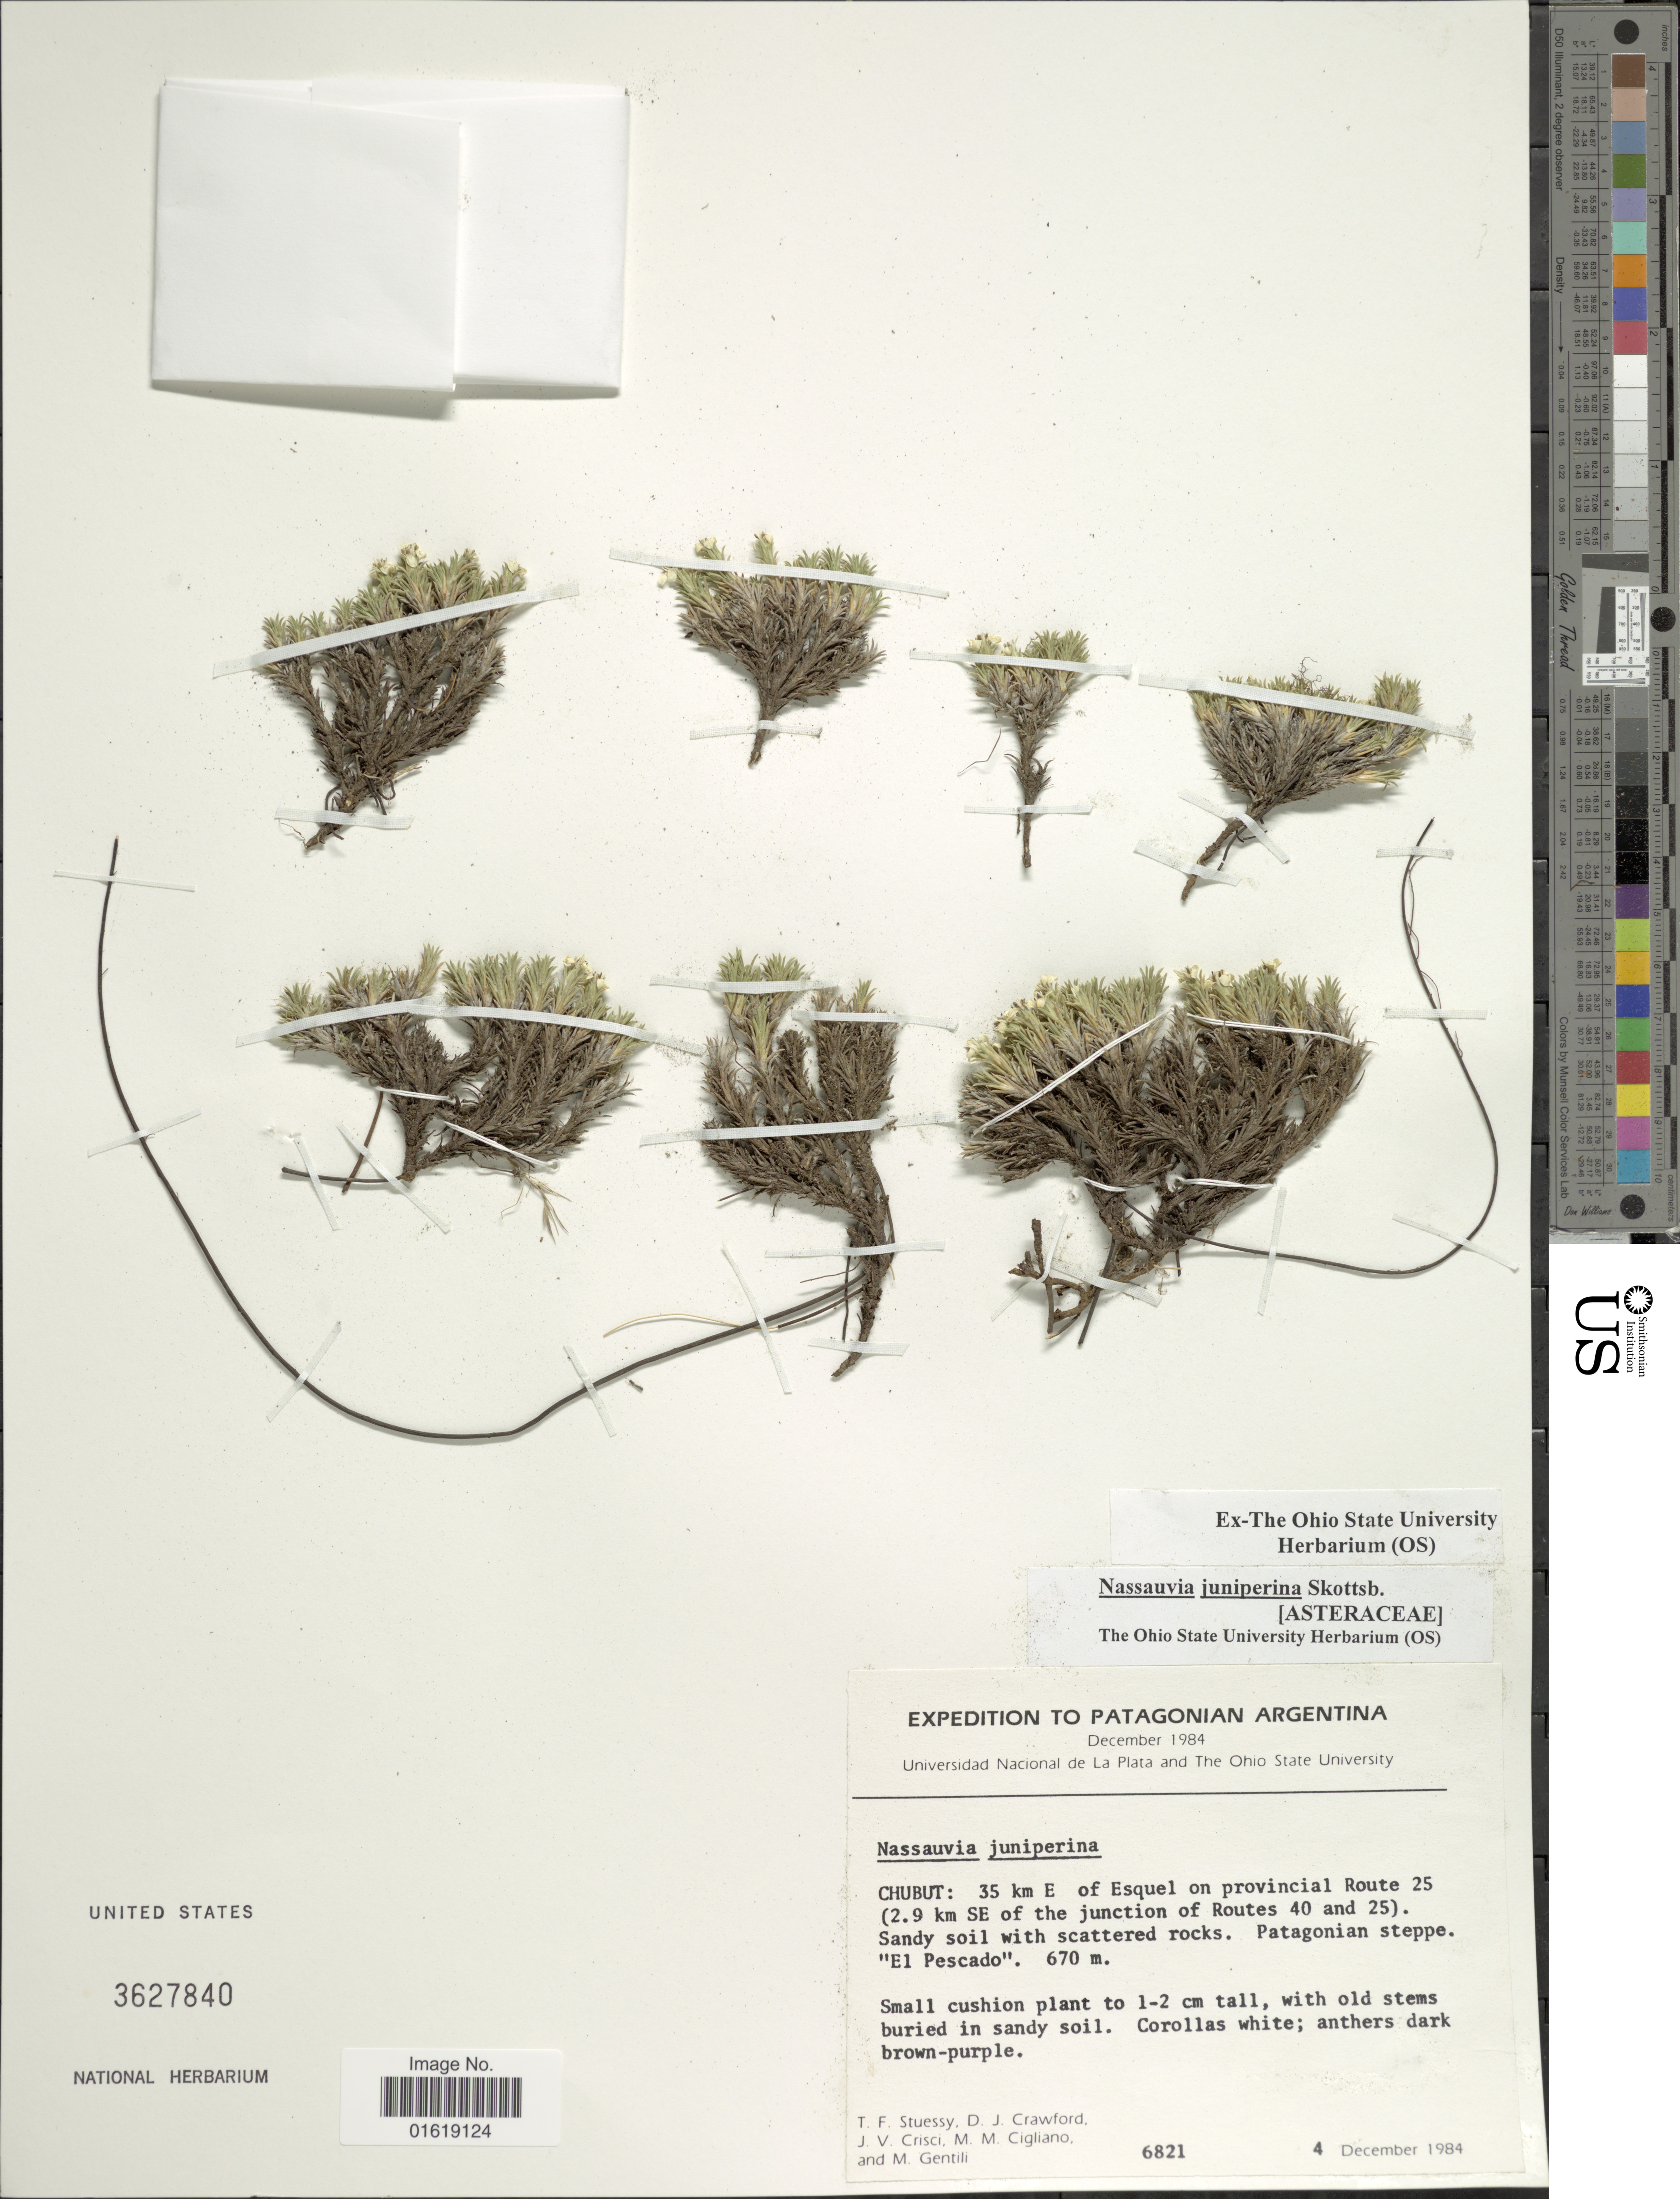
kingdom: Plantae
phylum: Tracheophyta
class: Magnoliopsida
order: Asterales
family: Asteraceae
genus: Nassauvia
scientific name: Nassauvia juniperina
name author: Skottsb.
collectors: T. Stuessy, D. Crawford, J. Crisci, M. Cigliano & M. Gentili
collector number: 6821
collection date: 1984-12-04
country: Argentina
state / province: Chubut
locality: Chubut: 35 km E of Esquel on provincial Route 25 (2.9 km SE of the junction of Routes 40 and 25).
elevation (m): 670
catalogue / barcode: US 3627840